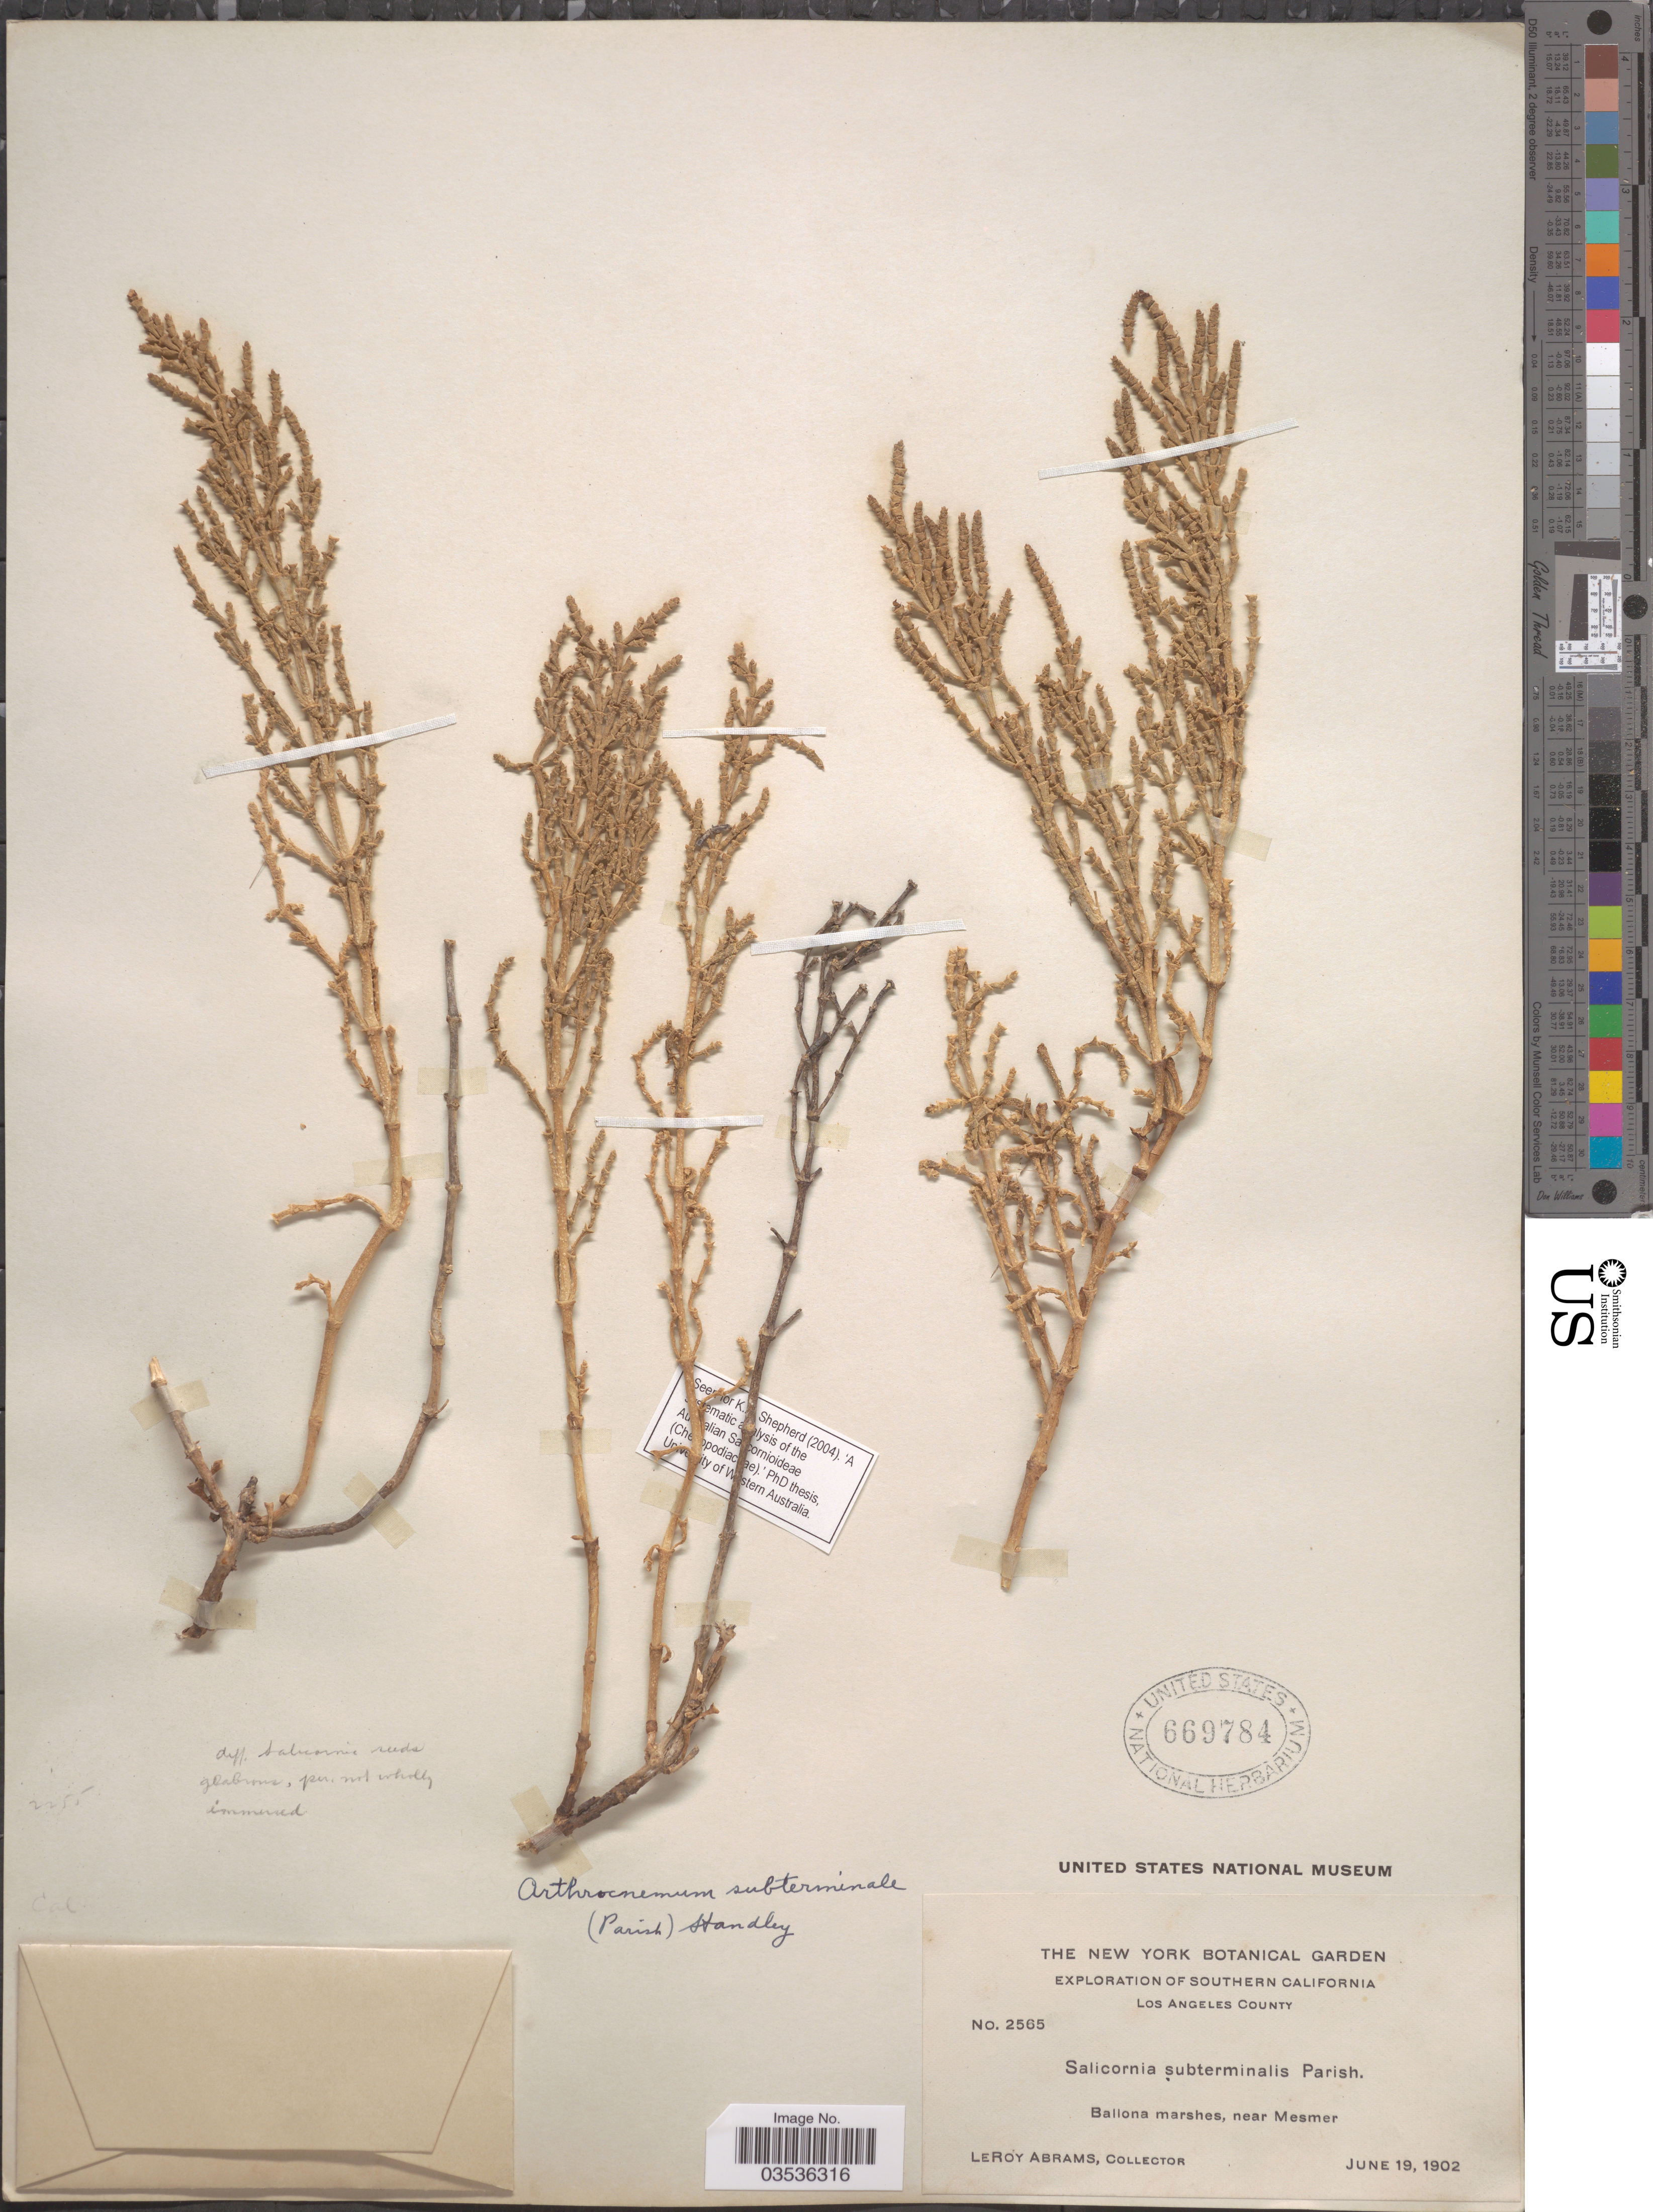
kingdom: Plantae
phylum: Tracheophyta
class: Magnoliopsida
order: Caryophyllales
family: Amaranthaceae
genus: Arthroceras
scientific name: Arthroceras subterminale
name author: (Parish) Piirainen & G. Kadereit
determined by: Strong, Mark T., (BOT), Smithsonian Institution - National Museum of Natural History (UNITED STATES)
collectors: L. Abrams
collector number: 2565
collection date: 1902-06-19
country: United States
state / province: California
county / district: Los Angeles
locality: Southern California. Los Angeles County. Ballona marshes, near Mesmer.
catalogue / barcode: US 669784